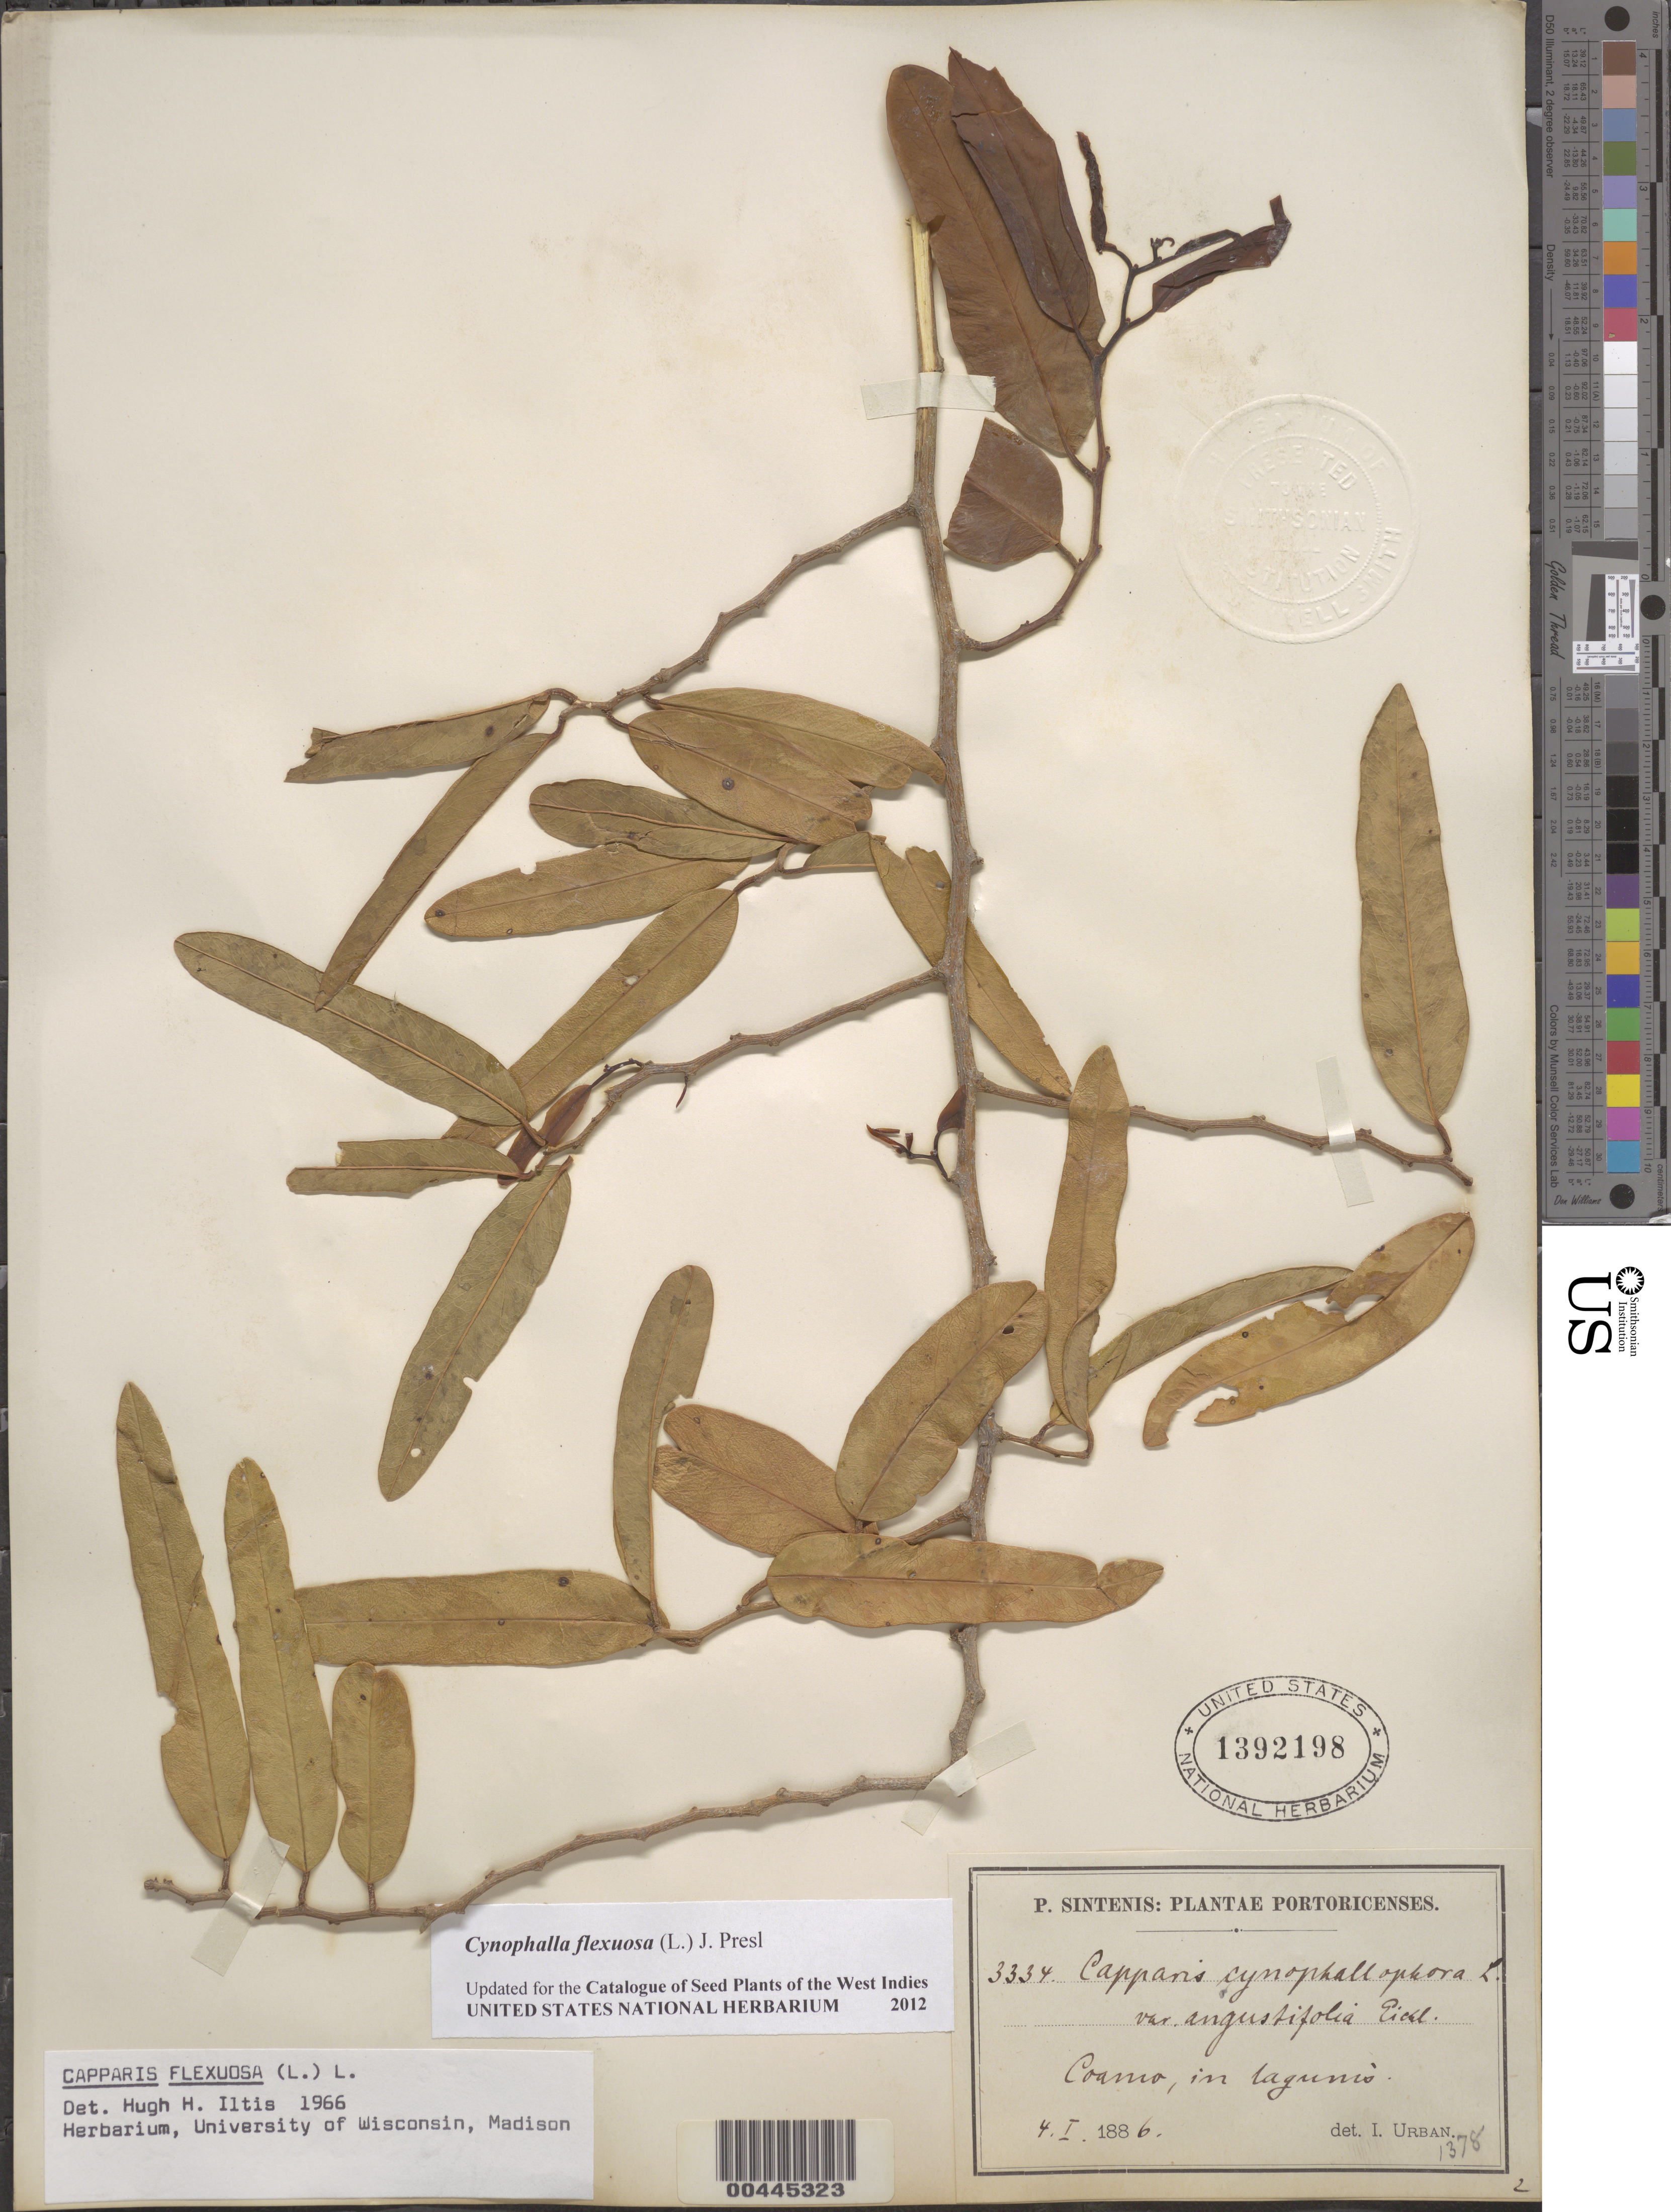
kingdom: Plantae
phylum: Tracheophyta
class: Magnoliopsida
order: Brassicales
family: Capparaceae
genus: Capparis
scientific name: Capparis flexuosa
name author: (L.) L.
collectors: P. Sintenis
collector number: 3334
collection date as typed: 04 Jan 1886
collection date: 1886-01-04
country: Puerto Rico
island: Greater Antilles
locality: Coamo. In Lagunis.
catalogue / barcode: US 1392198